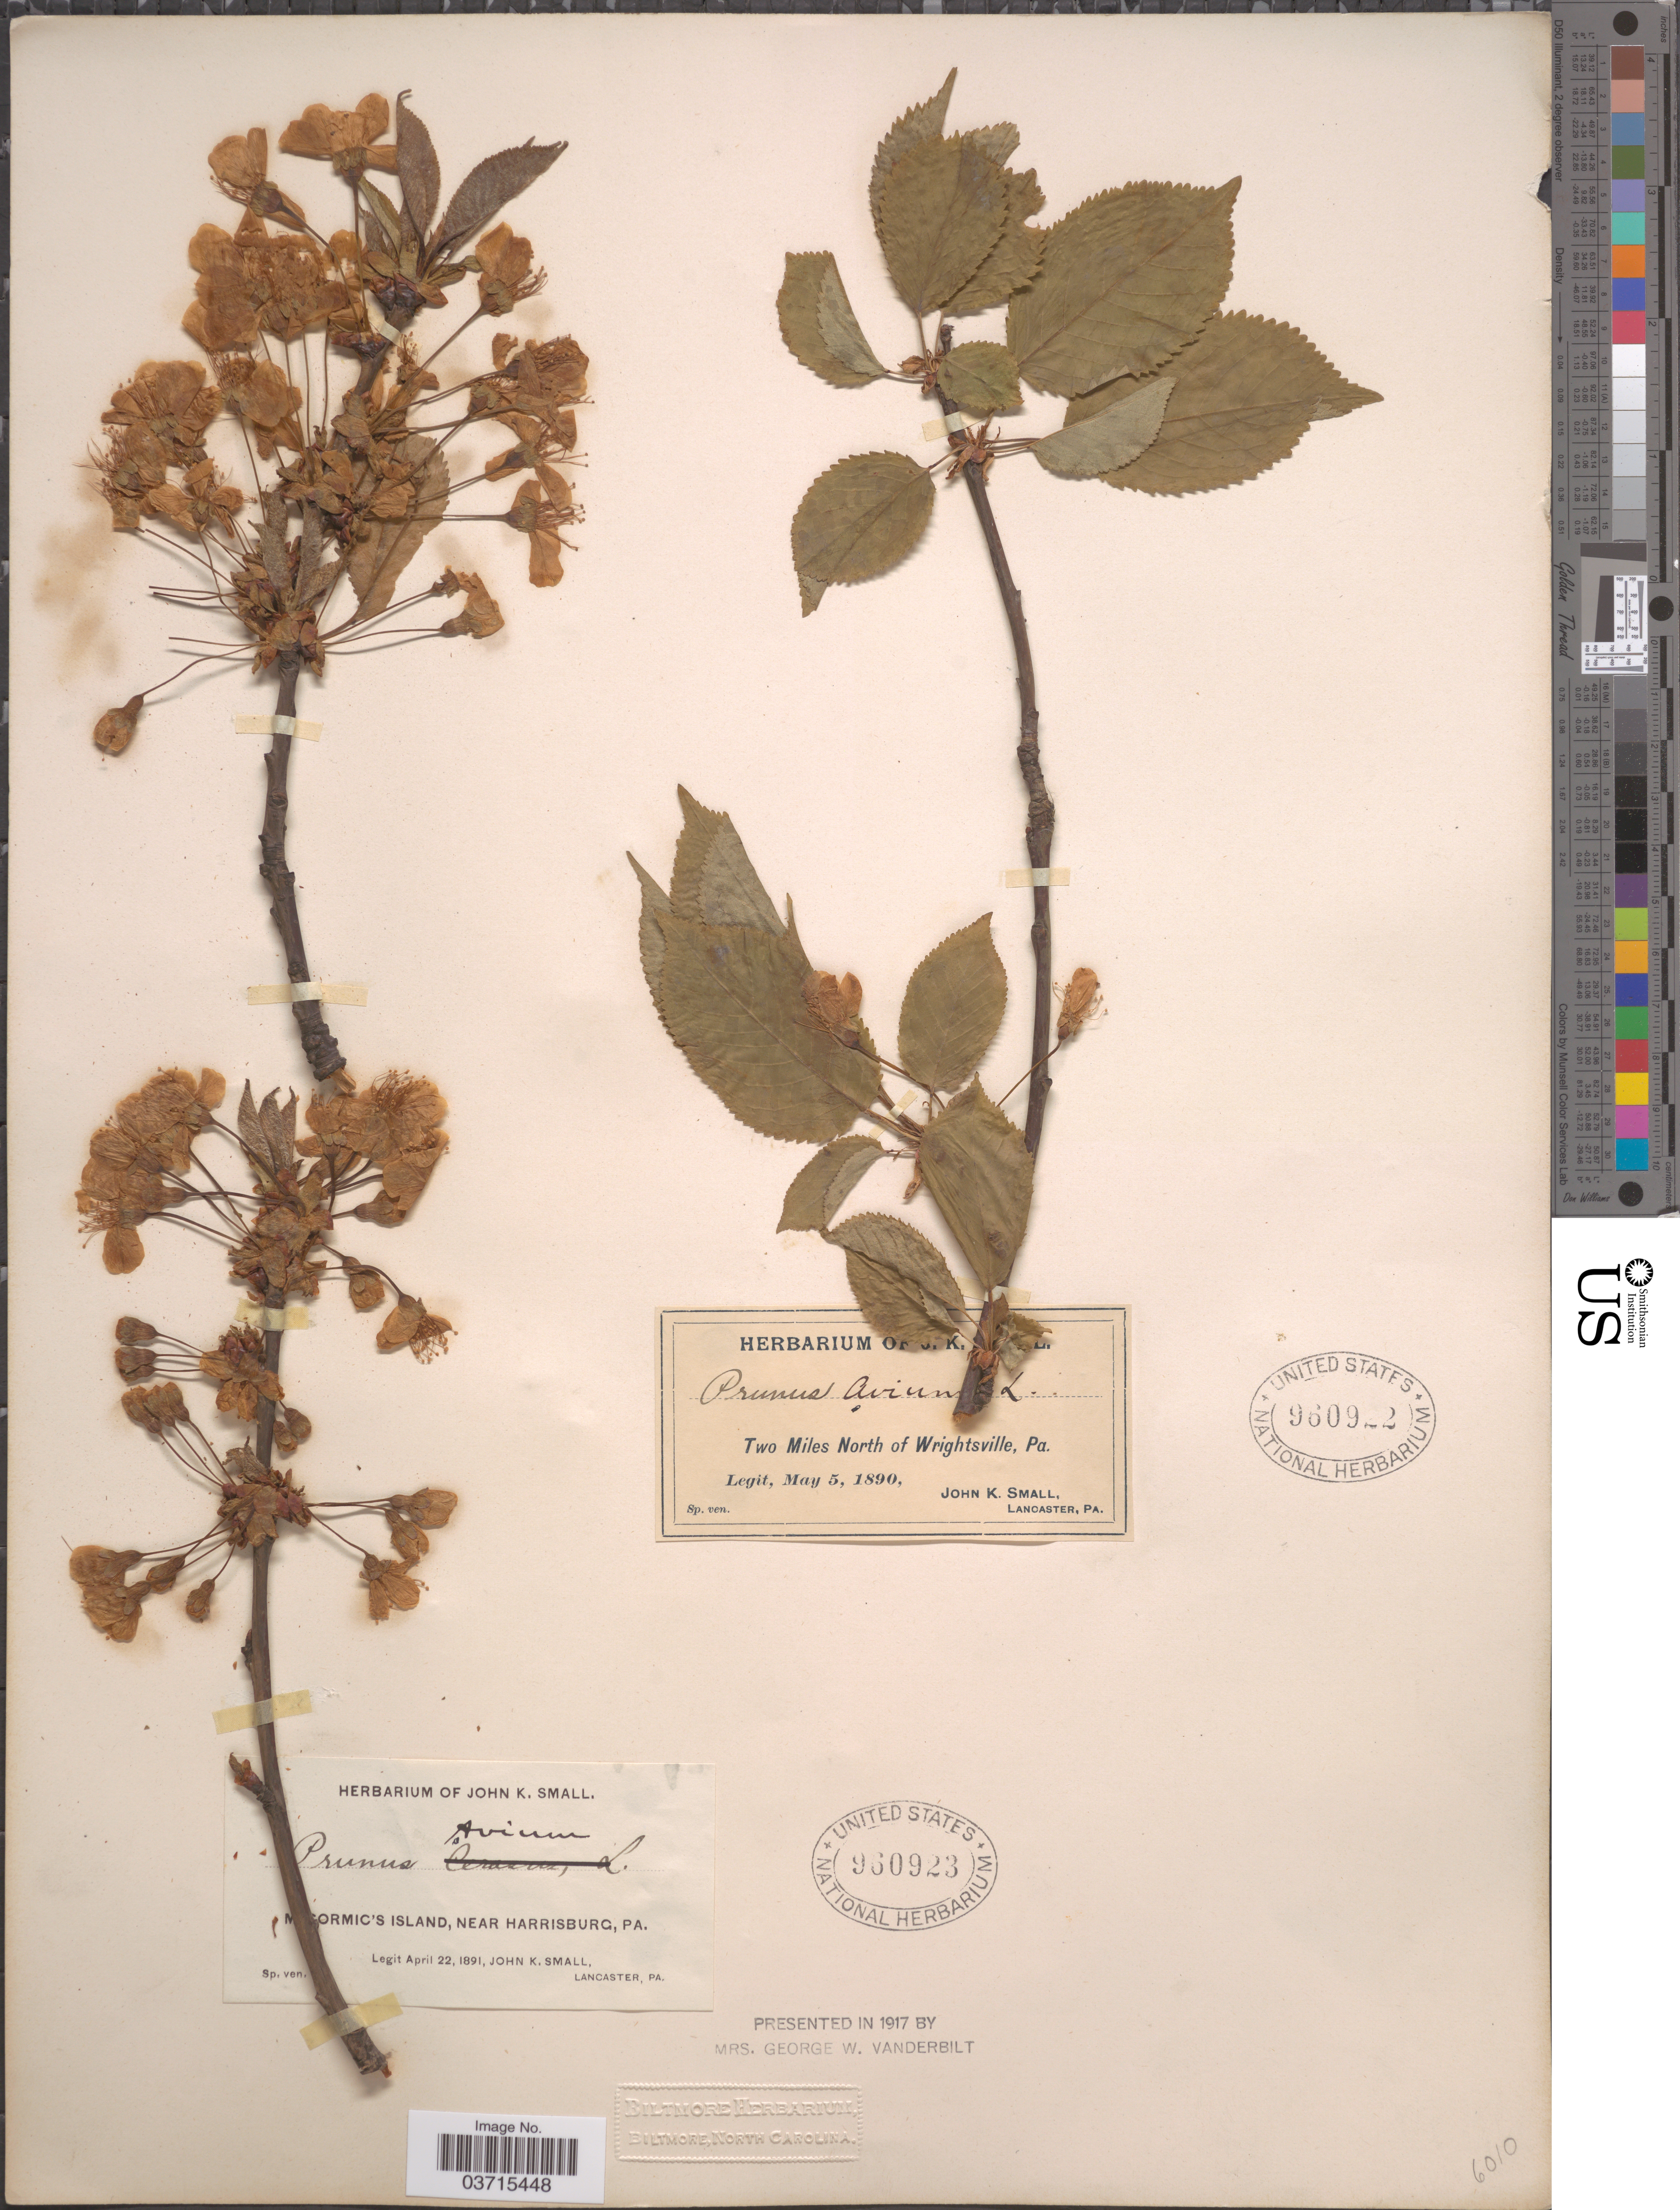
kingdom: Plantae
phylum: Tracheophyta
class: Magnoliopsida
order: Rosales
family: Rosaceae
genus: Prunus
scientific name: Prunus avium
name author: L.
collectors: J. K. Small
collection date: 1890-05-05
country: United States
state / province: Pennsylvania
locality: Two Miles North of Wrightsville.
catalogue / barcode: US 960922